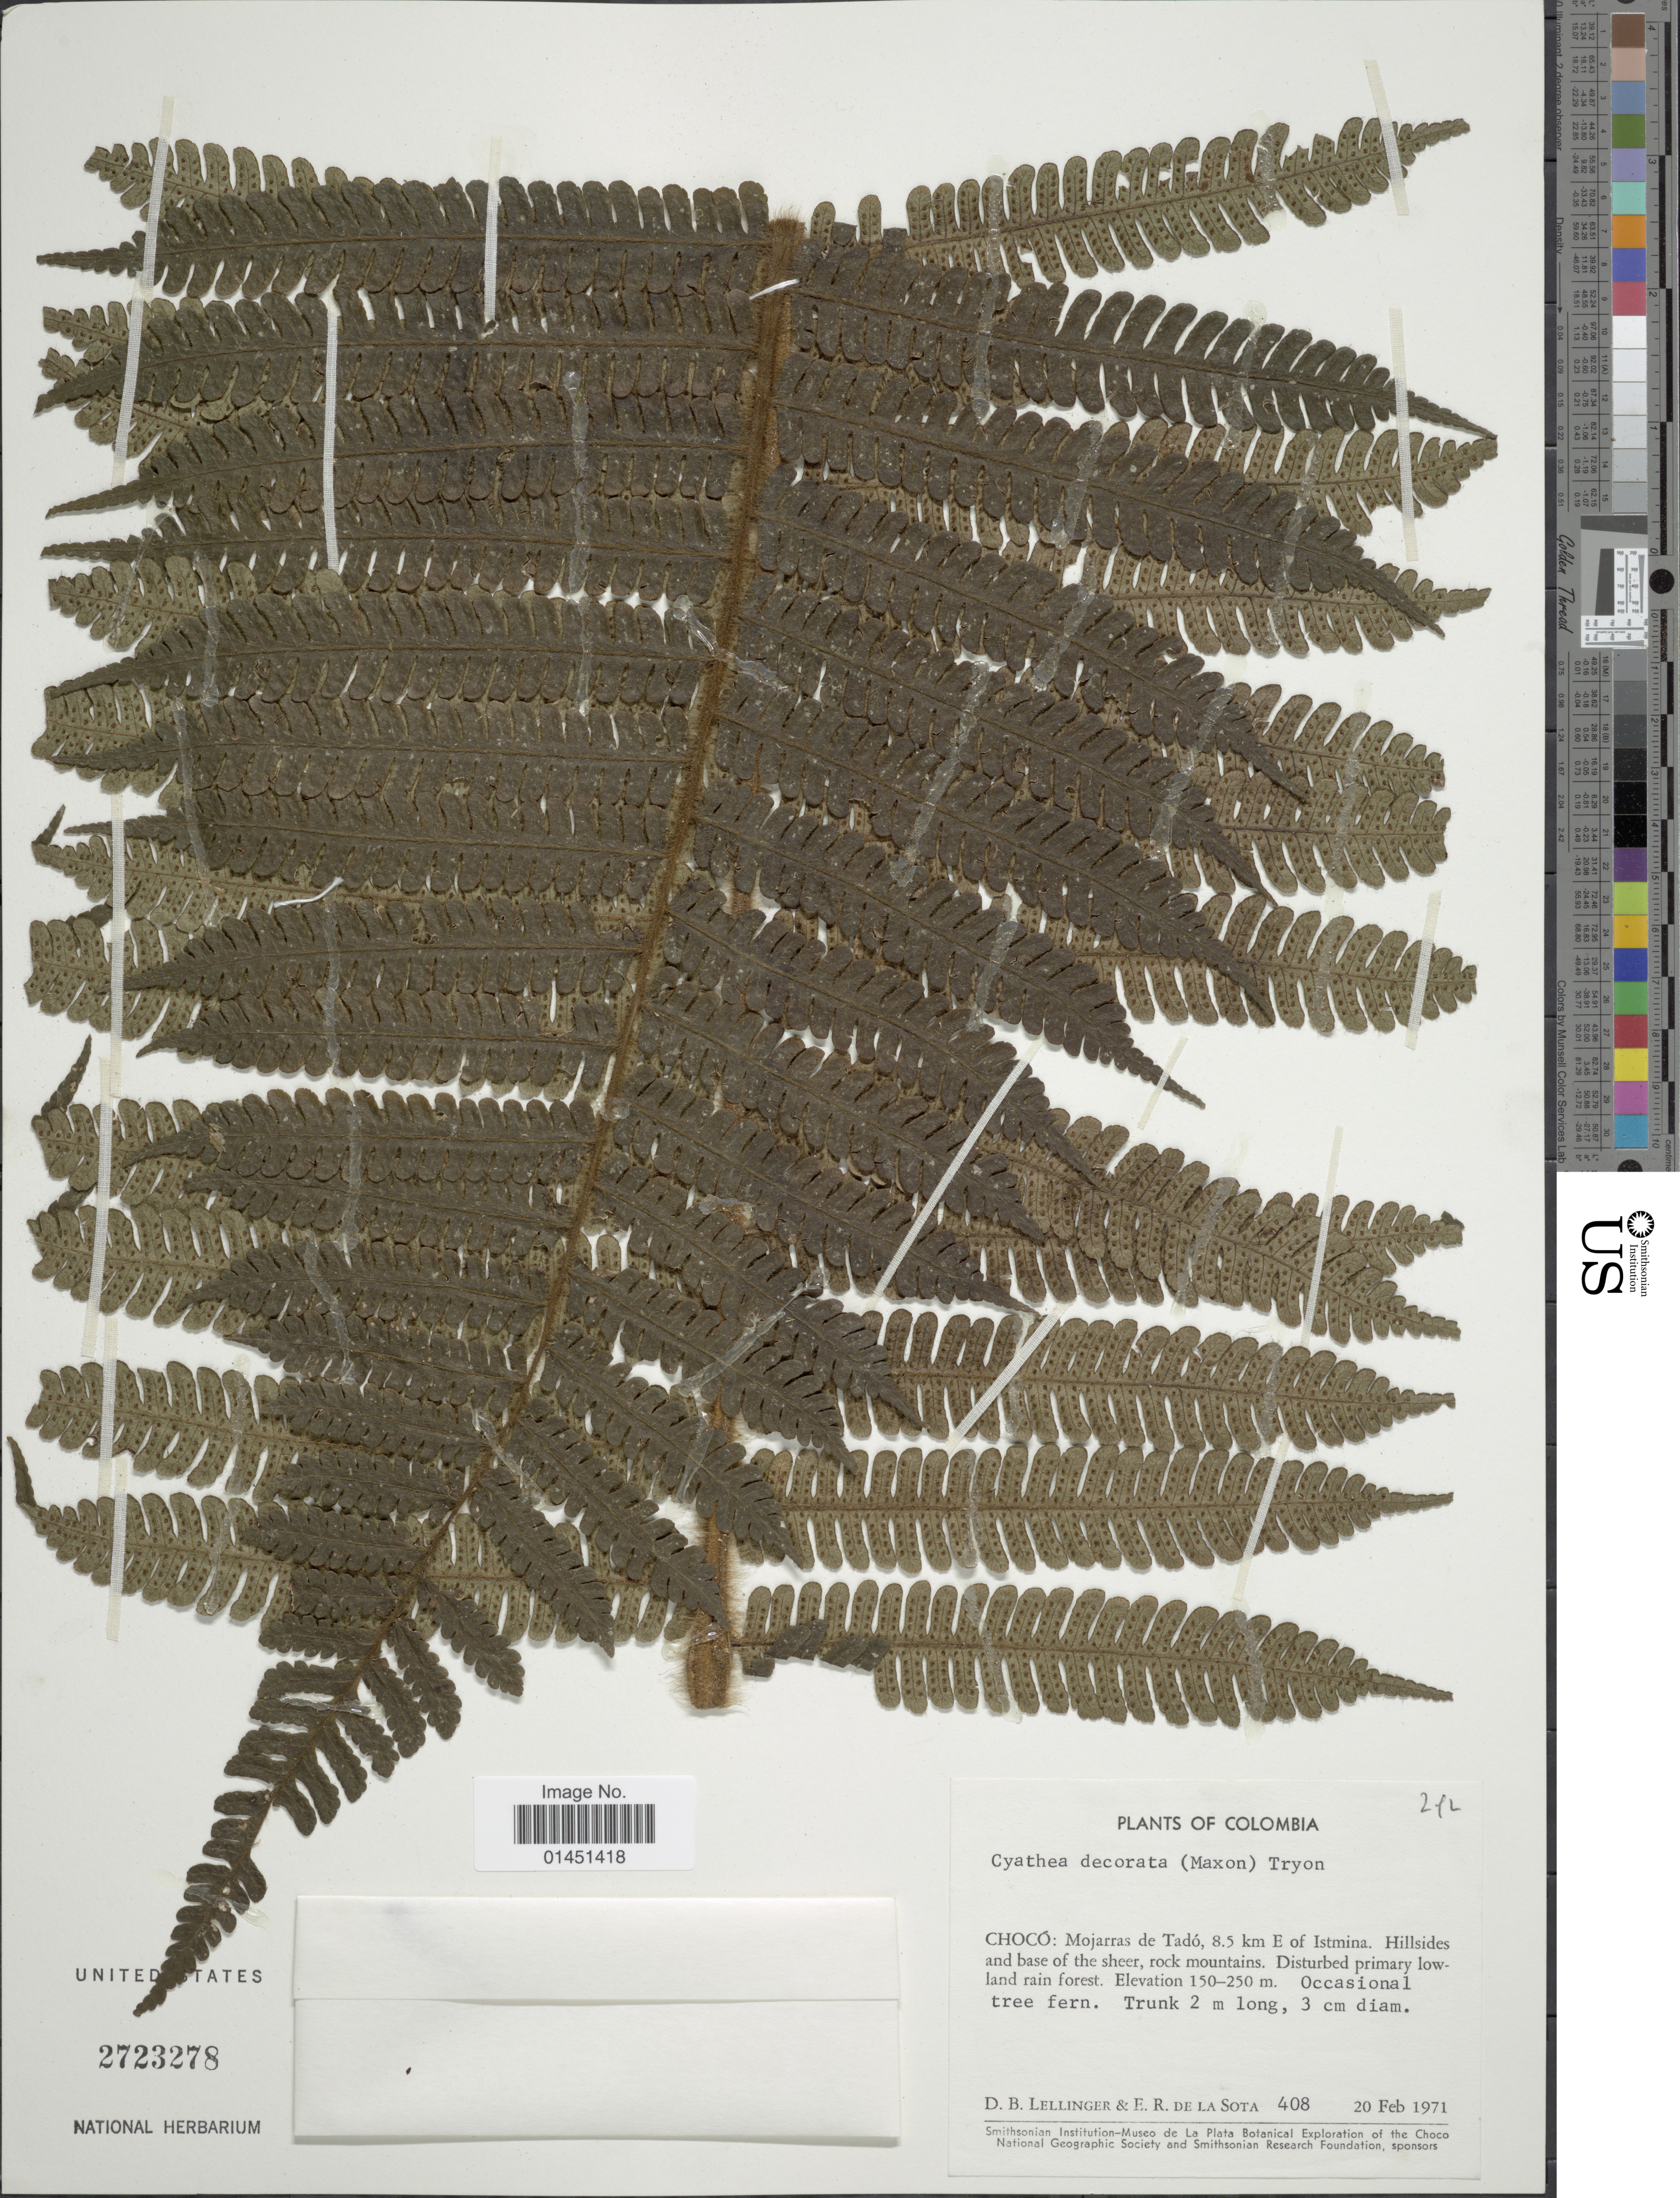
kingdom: Plantae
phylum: Tracheophyta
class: Polypodiopsida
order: Cyatheales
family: Cyatheaceae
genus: Cyathea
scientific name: Cyathea decorata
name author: (Maxon) R.M. Tryon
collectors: D. B. Lellinger & E. R. de la Sota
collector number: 408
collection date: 1971-02-20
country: Colombia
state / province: Chocó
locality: Mojarras de Tado, 8.5 km E of Istmina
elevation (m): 150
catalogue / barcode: US 2723278